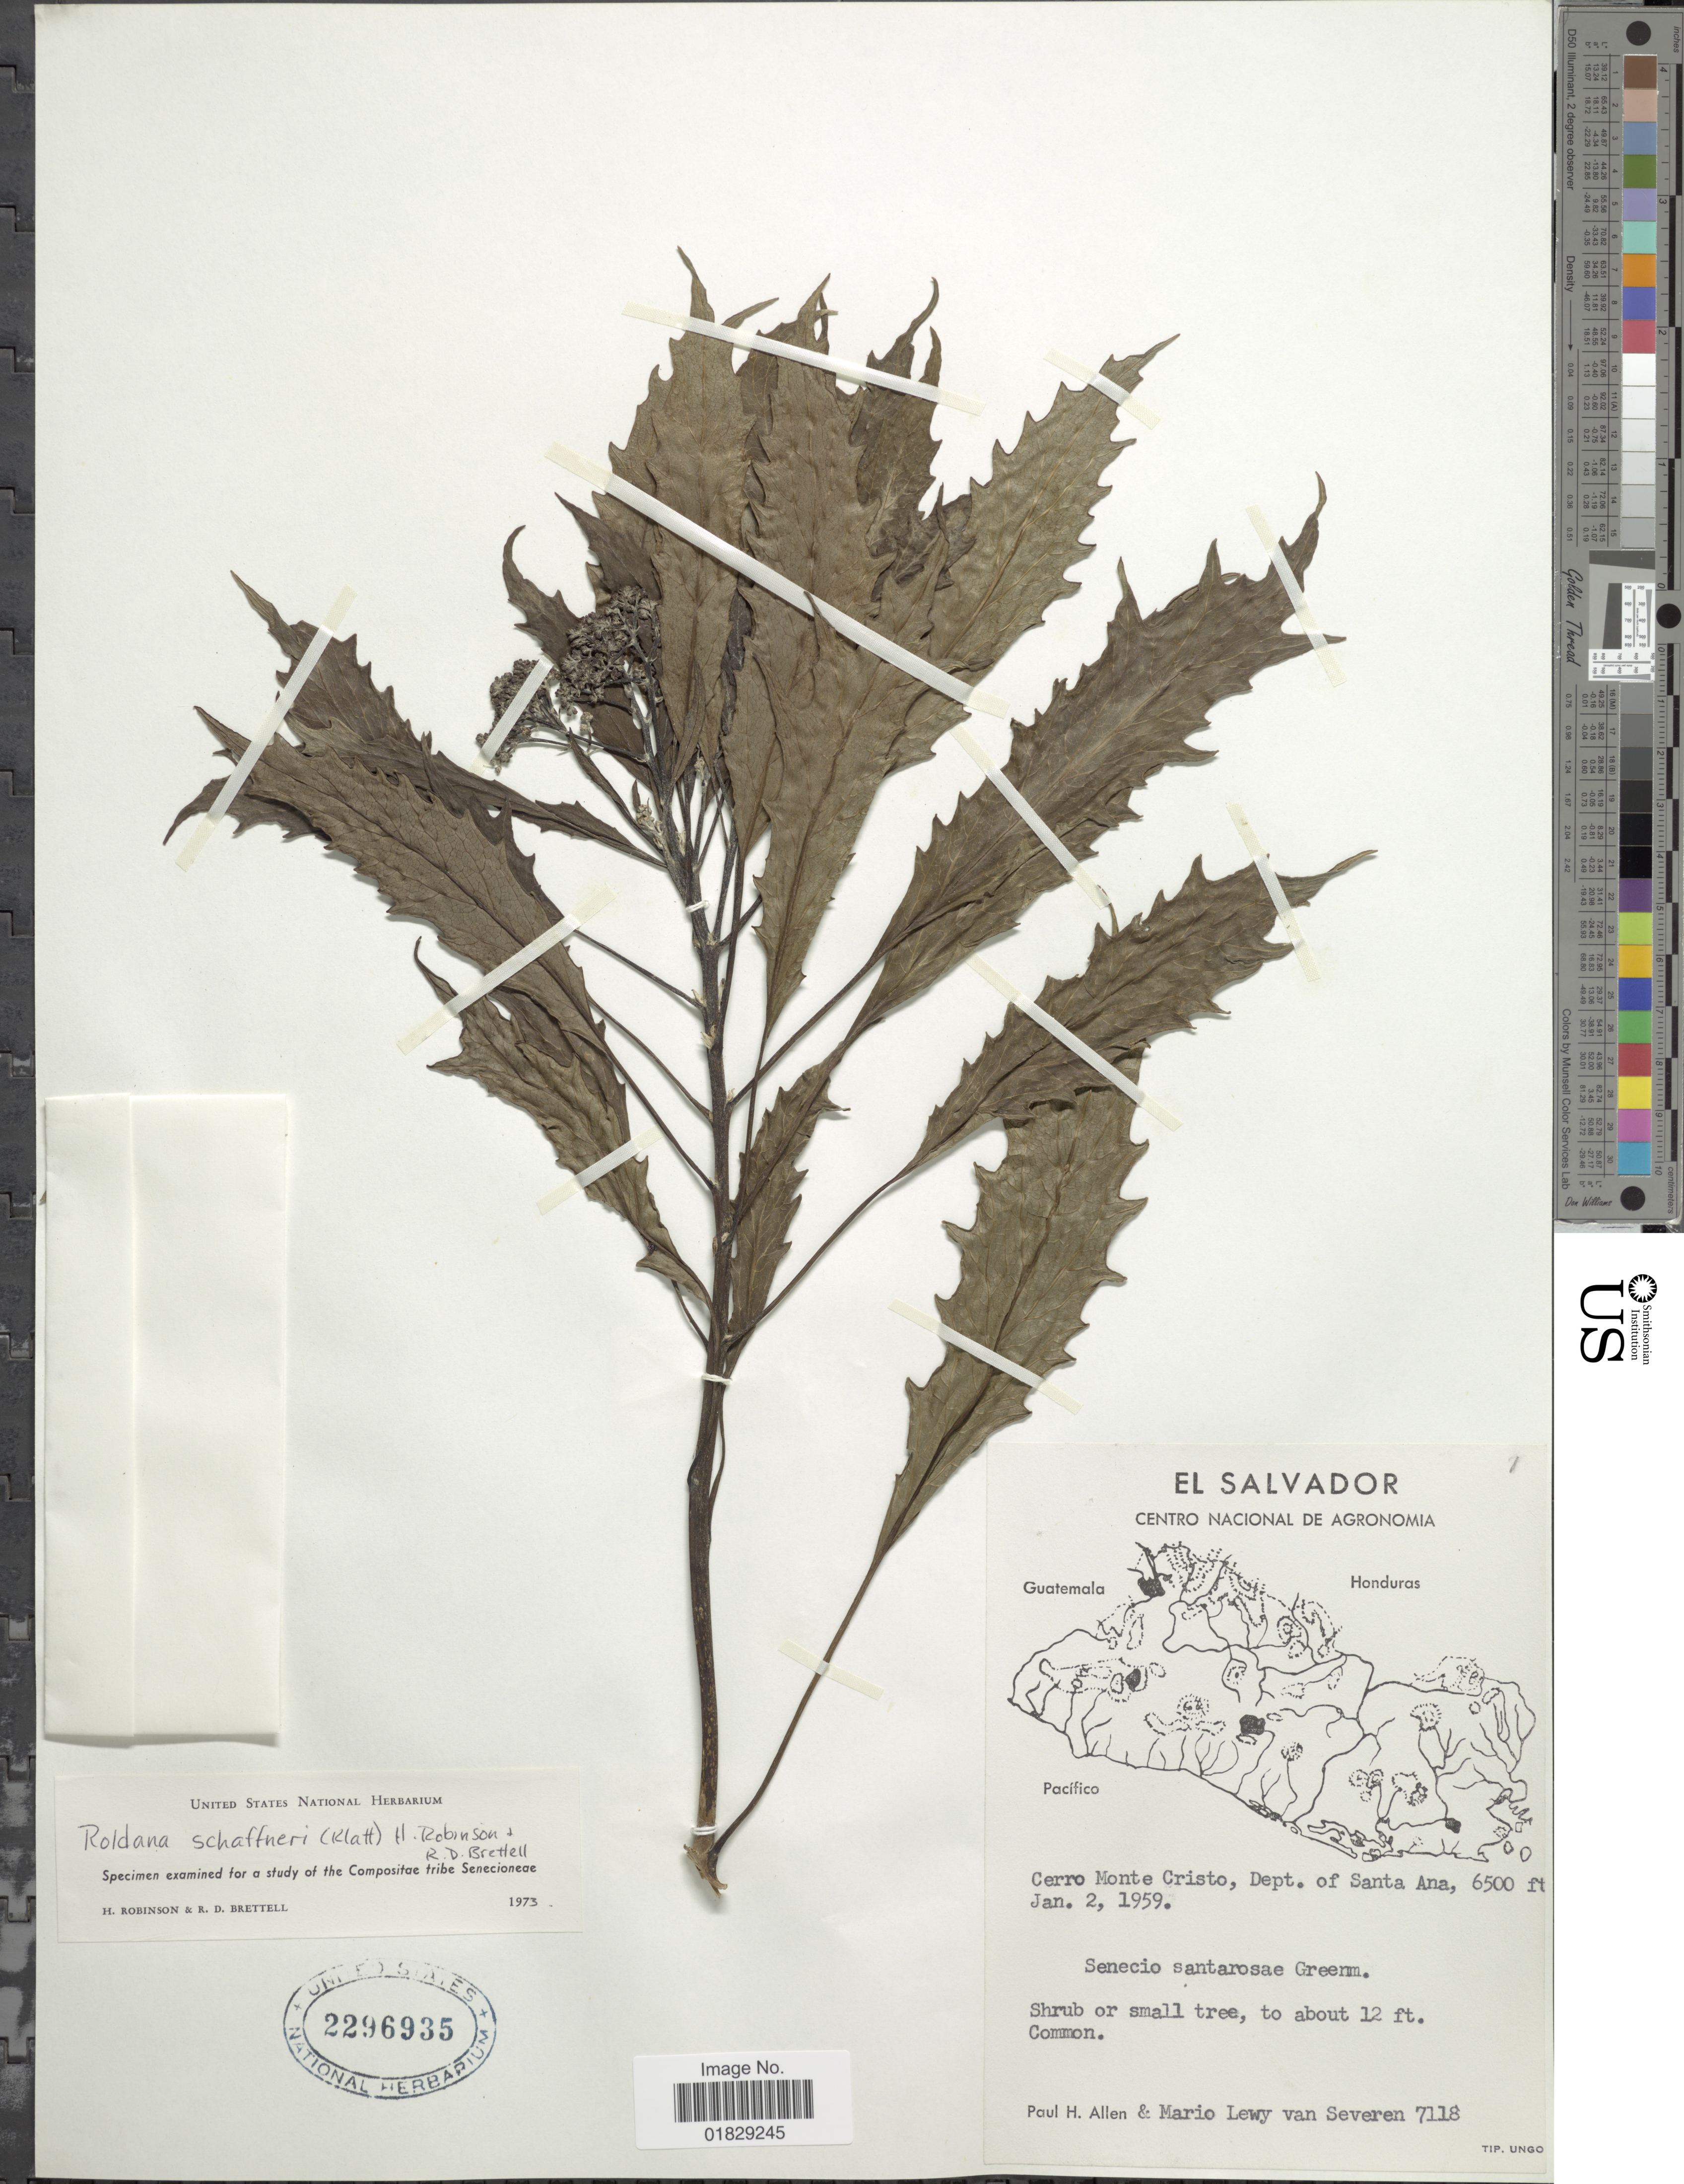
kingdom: Plantae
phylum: Tracheophyta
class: Magnoliopsida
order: Asterales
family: Asteraceae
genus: Roldana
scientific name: Roldana schaffneri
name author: (Sch. Bip. ex Klatt) H. Rob. & Brettell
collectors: P. H. Allen & M. Van Severen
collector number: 7118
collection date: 1959-01-02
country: El Salvador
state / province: Santa Ana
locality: Cerro Monte Cristo, Dept. of Santa Ana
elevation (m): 1981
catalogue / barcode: US 2296935